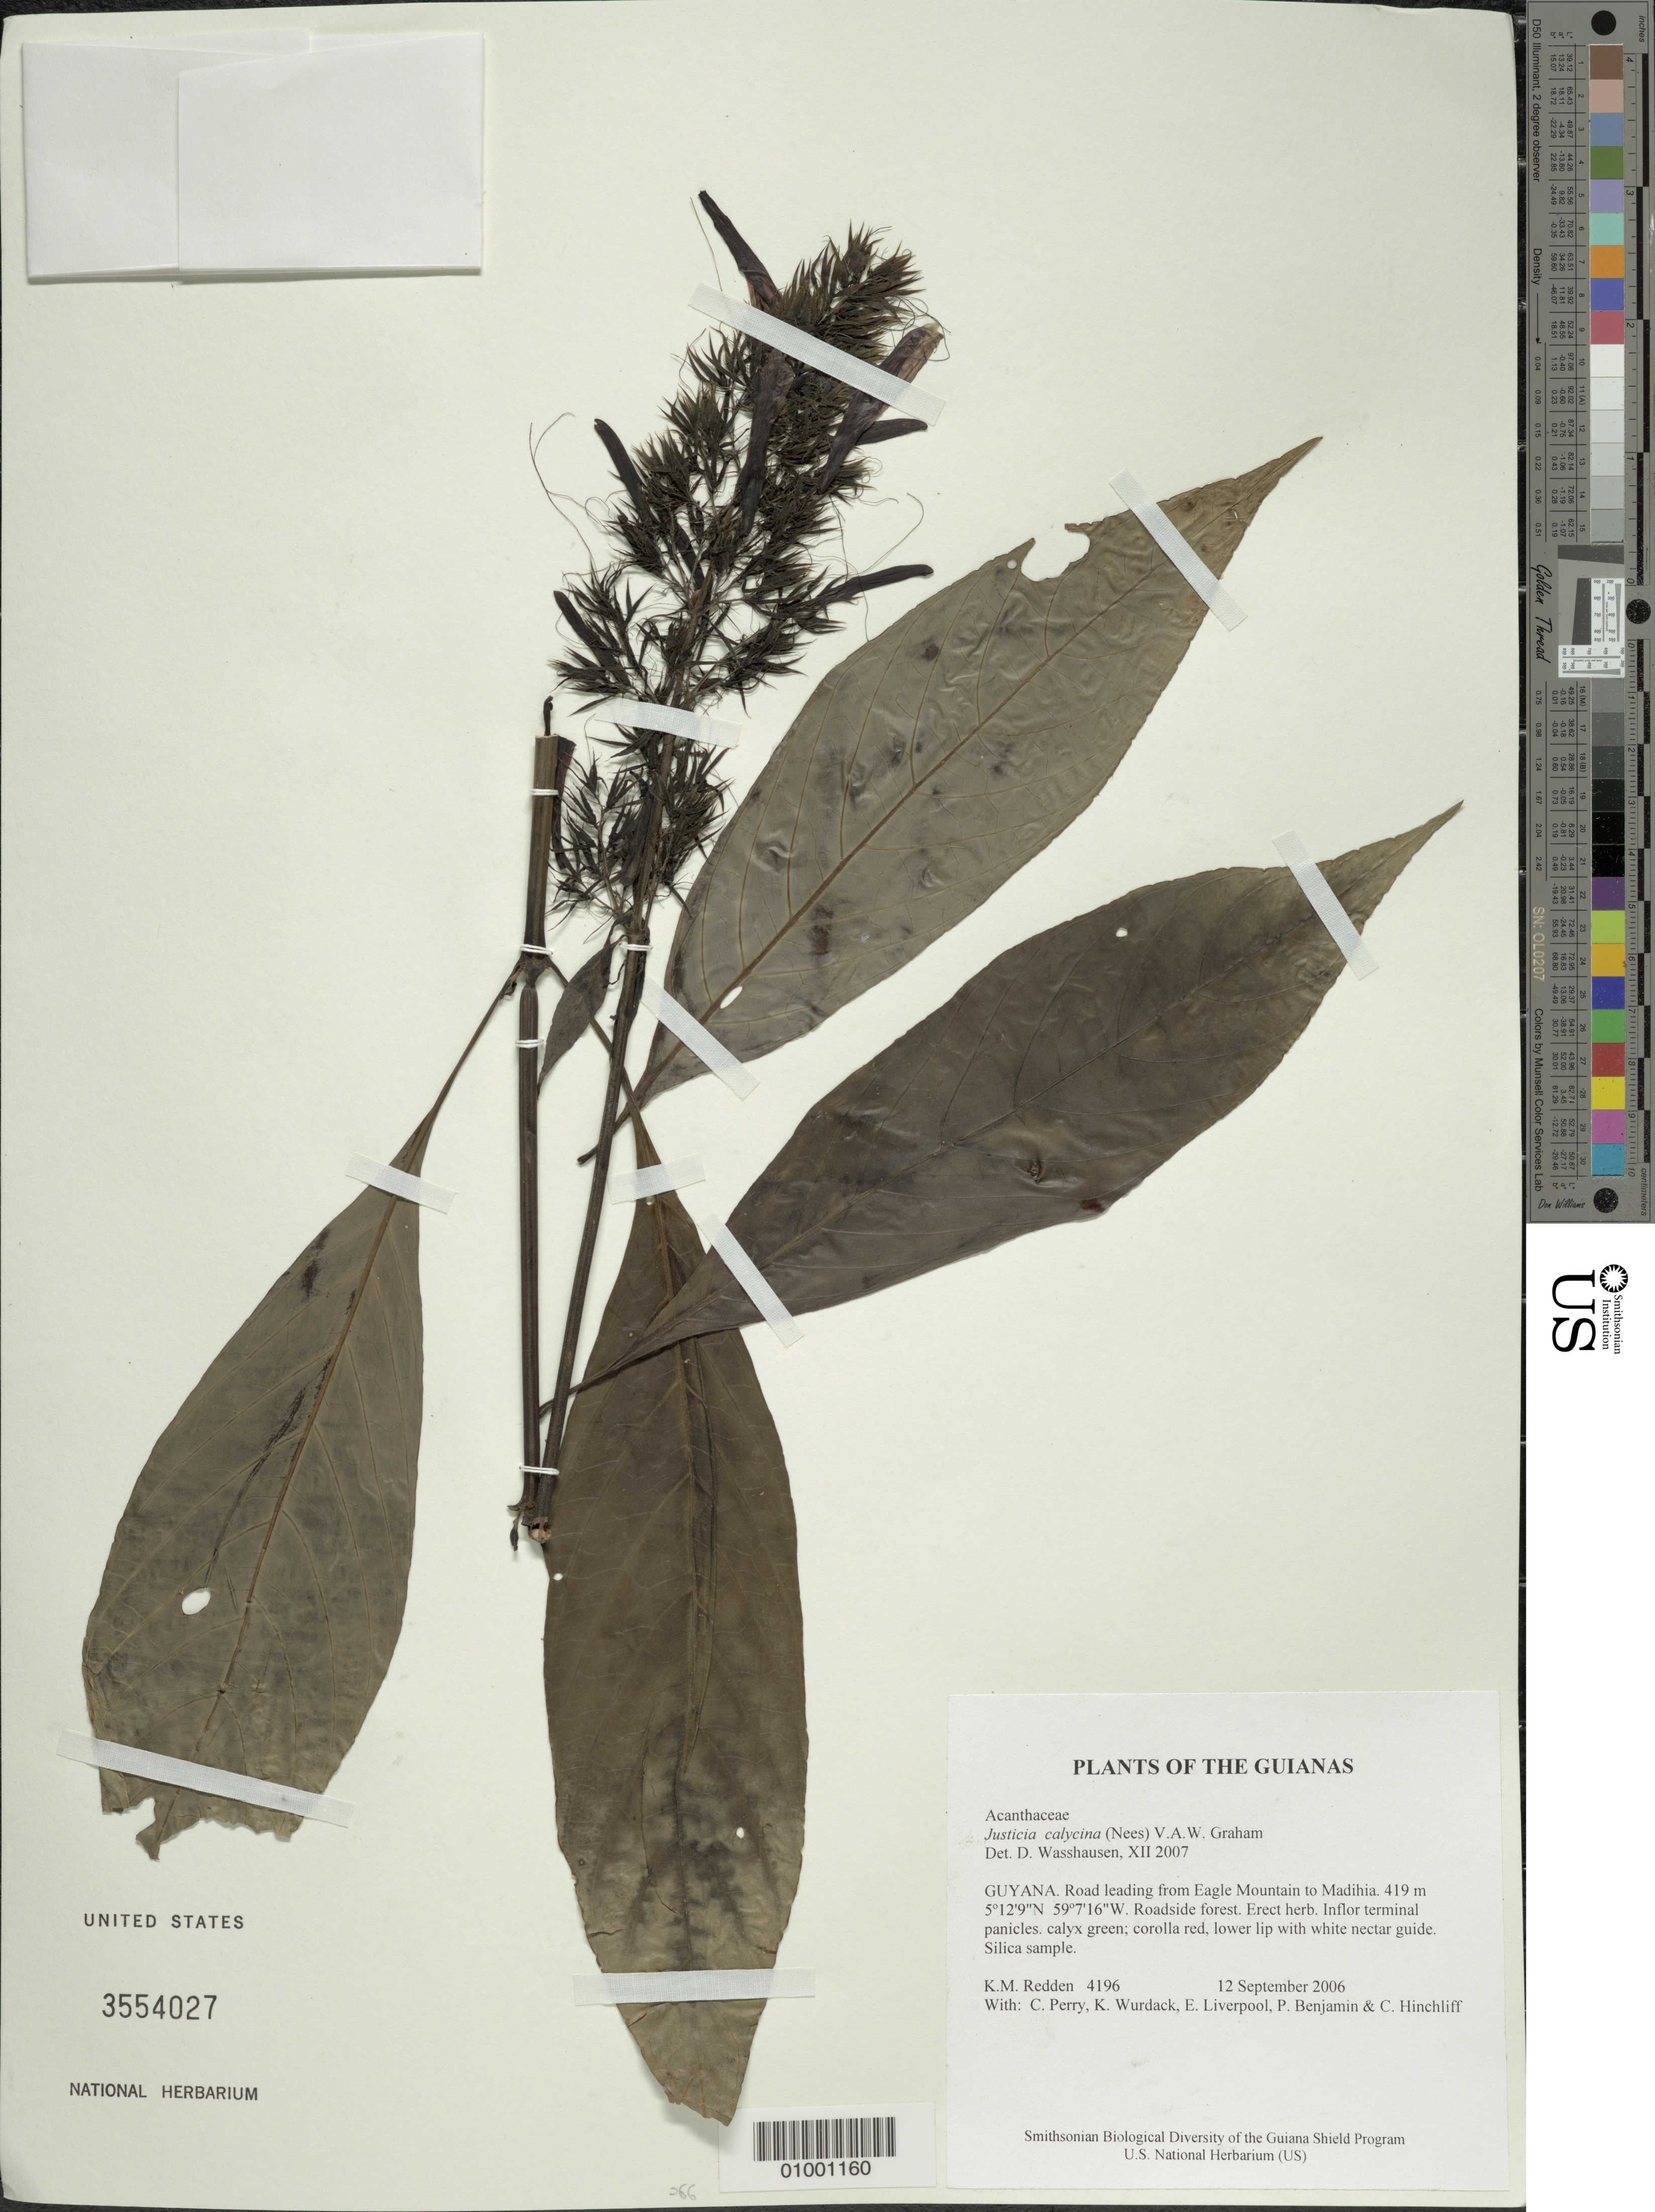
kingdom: Plantae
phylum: Tracheophyta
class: Magnoliopsida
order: Lamiales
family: Acanthaceae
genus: Justicia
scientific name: Justicia calycina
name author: (Nees) V.A.W. Graham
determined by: Wasshausen, Dieter C., (BOT), Smithsonian Institution - National Museum of Natural History (UNITED STATES)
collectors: K. M. Redden, C. Perry, K. Wurdack, E. Liverpool, P. Benjamin & C. E. Hinchliff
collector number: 4196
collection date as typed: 12 September 2006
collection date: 2006-09-12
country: Guyana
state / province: Potaro-Siparuni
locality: Road leading from Eagle Mountain to Madihia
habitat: Roadside forest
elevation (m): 419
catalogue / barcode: US 3554027